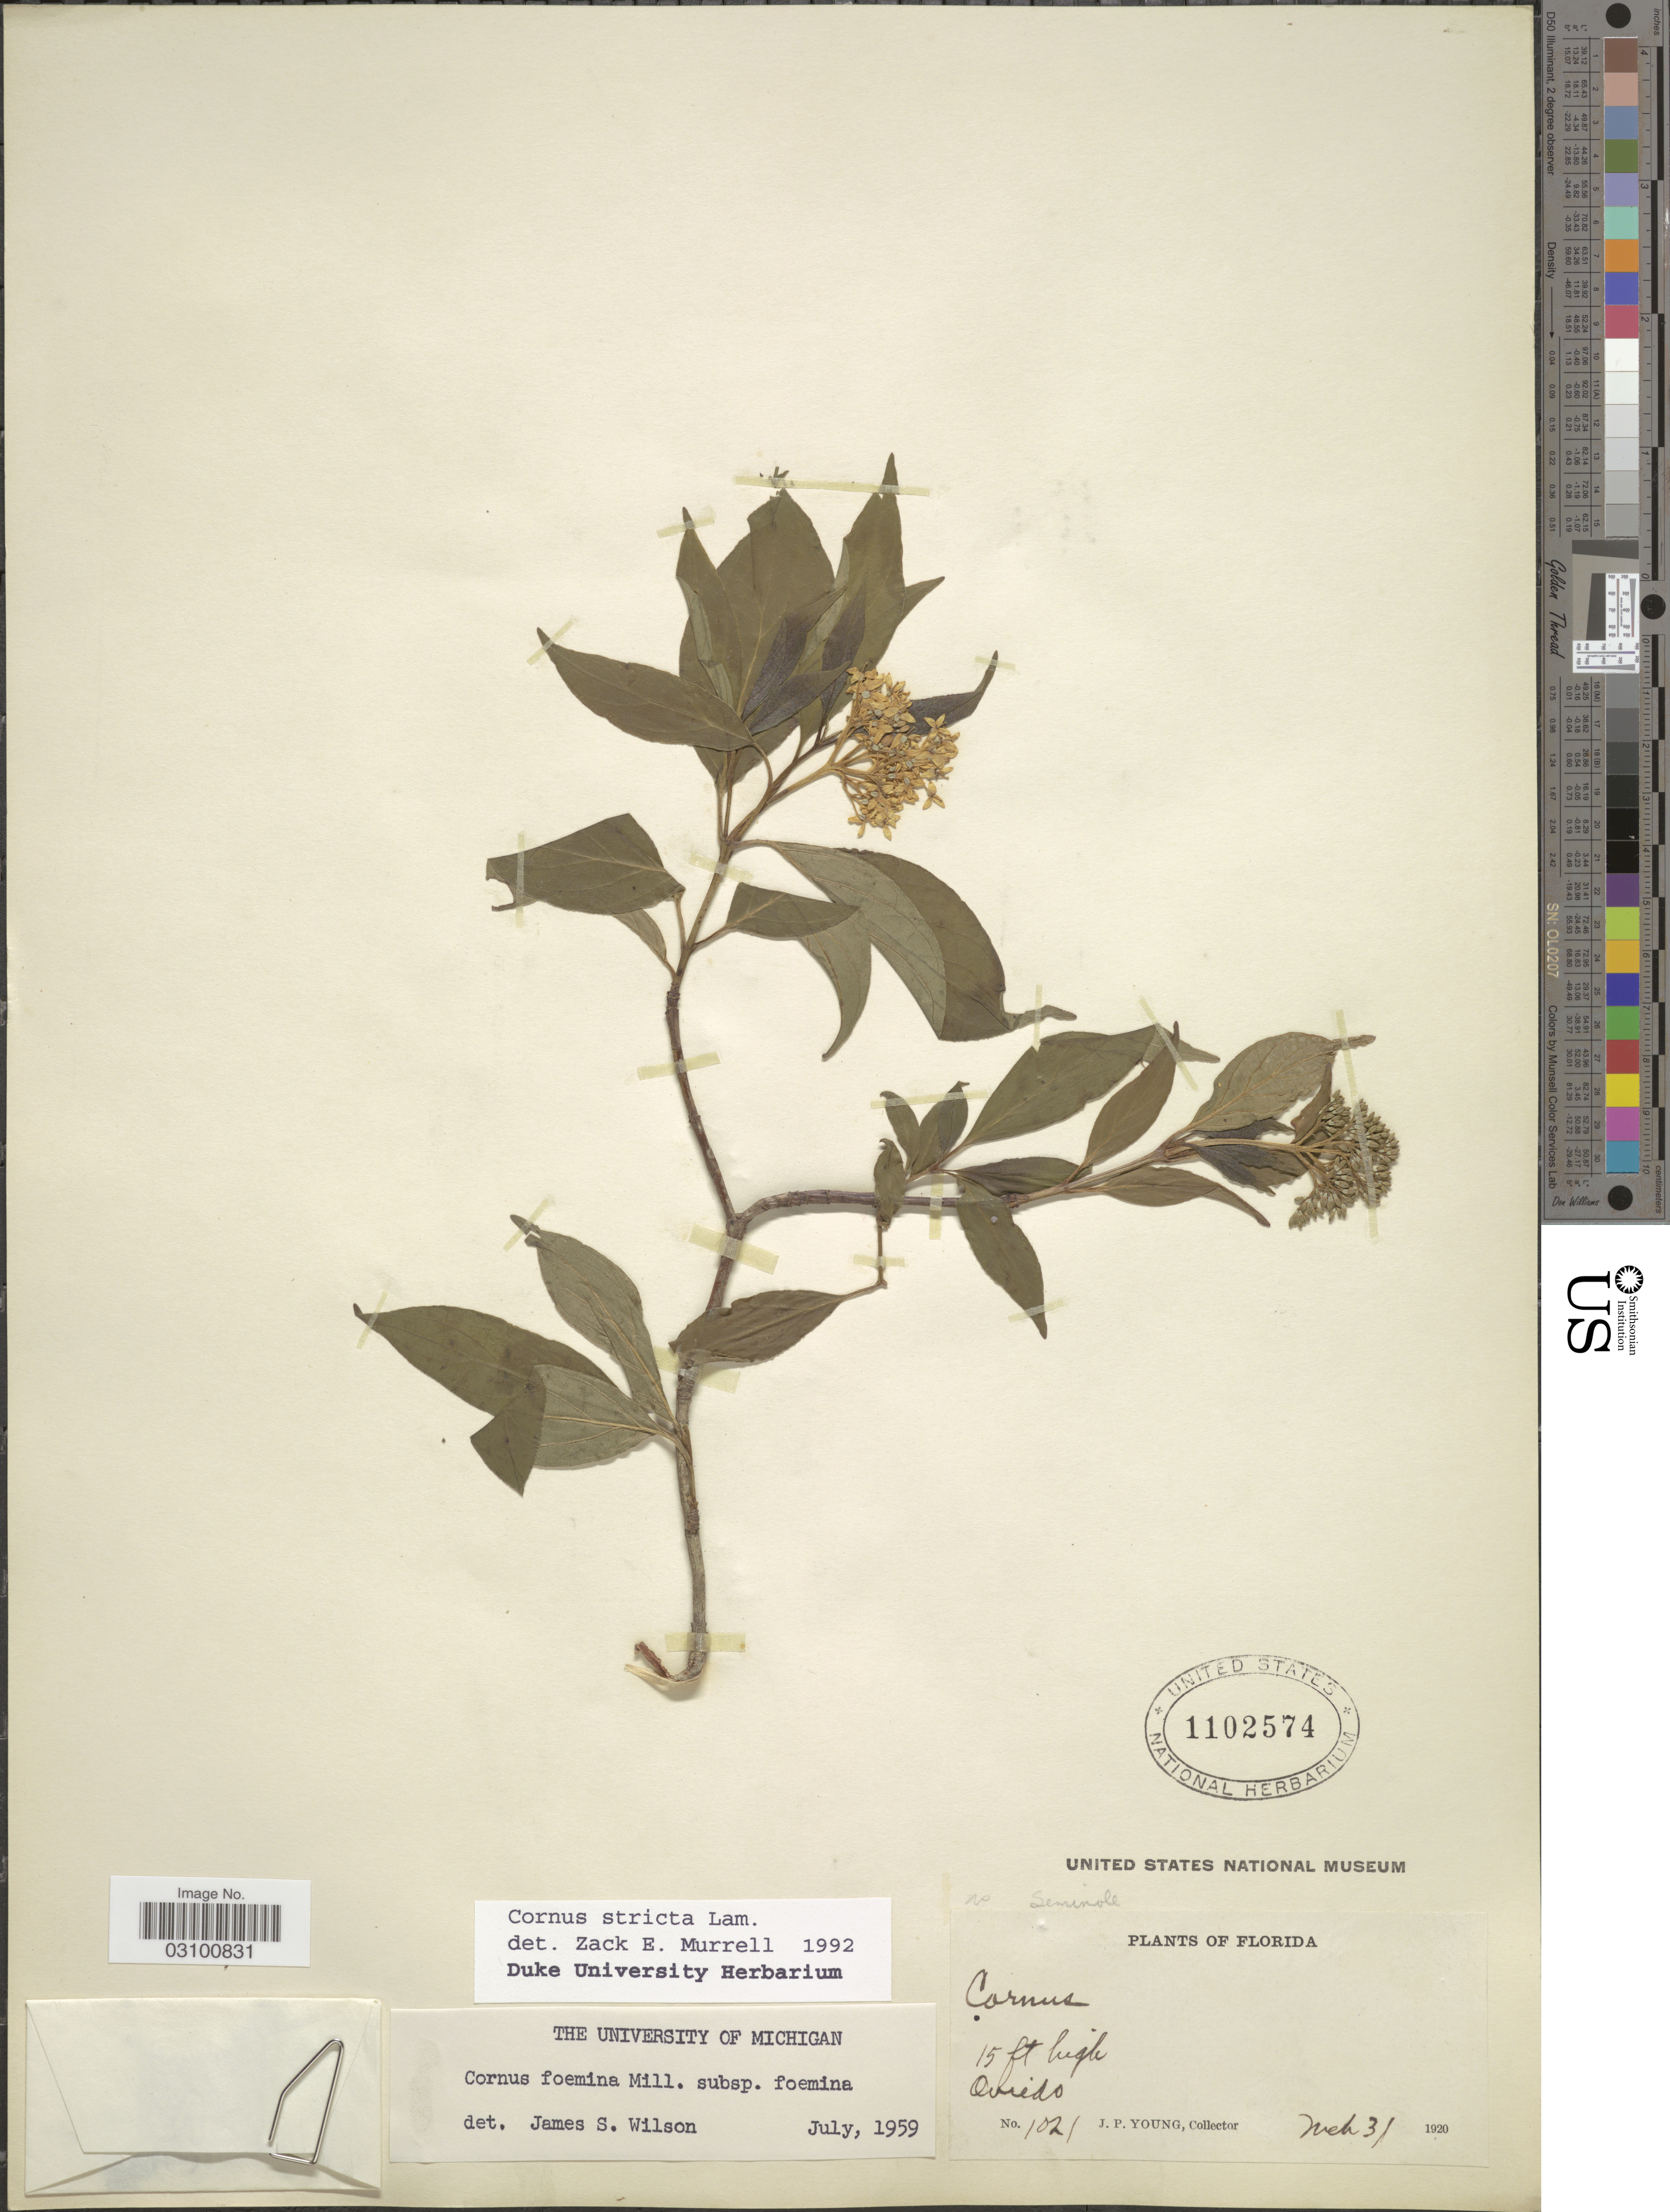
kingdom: Plantae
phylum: Tracheophyta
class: Magnoliopsida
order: Cornales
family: Cornaceae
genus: Cornus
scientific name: Cornus stricta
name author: Lam.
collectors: J. P. Young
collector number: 1021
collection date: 1920-03-31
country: United States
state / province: Florida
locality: Oviedo.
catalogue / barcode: US 1102574